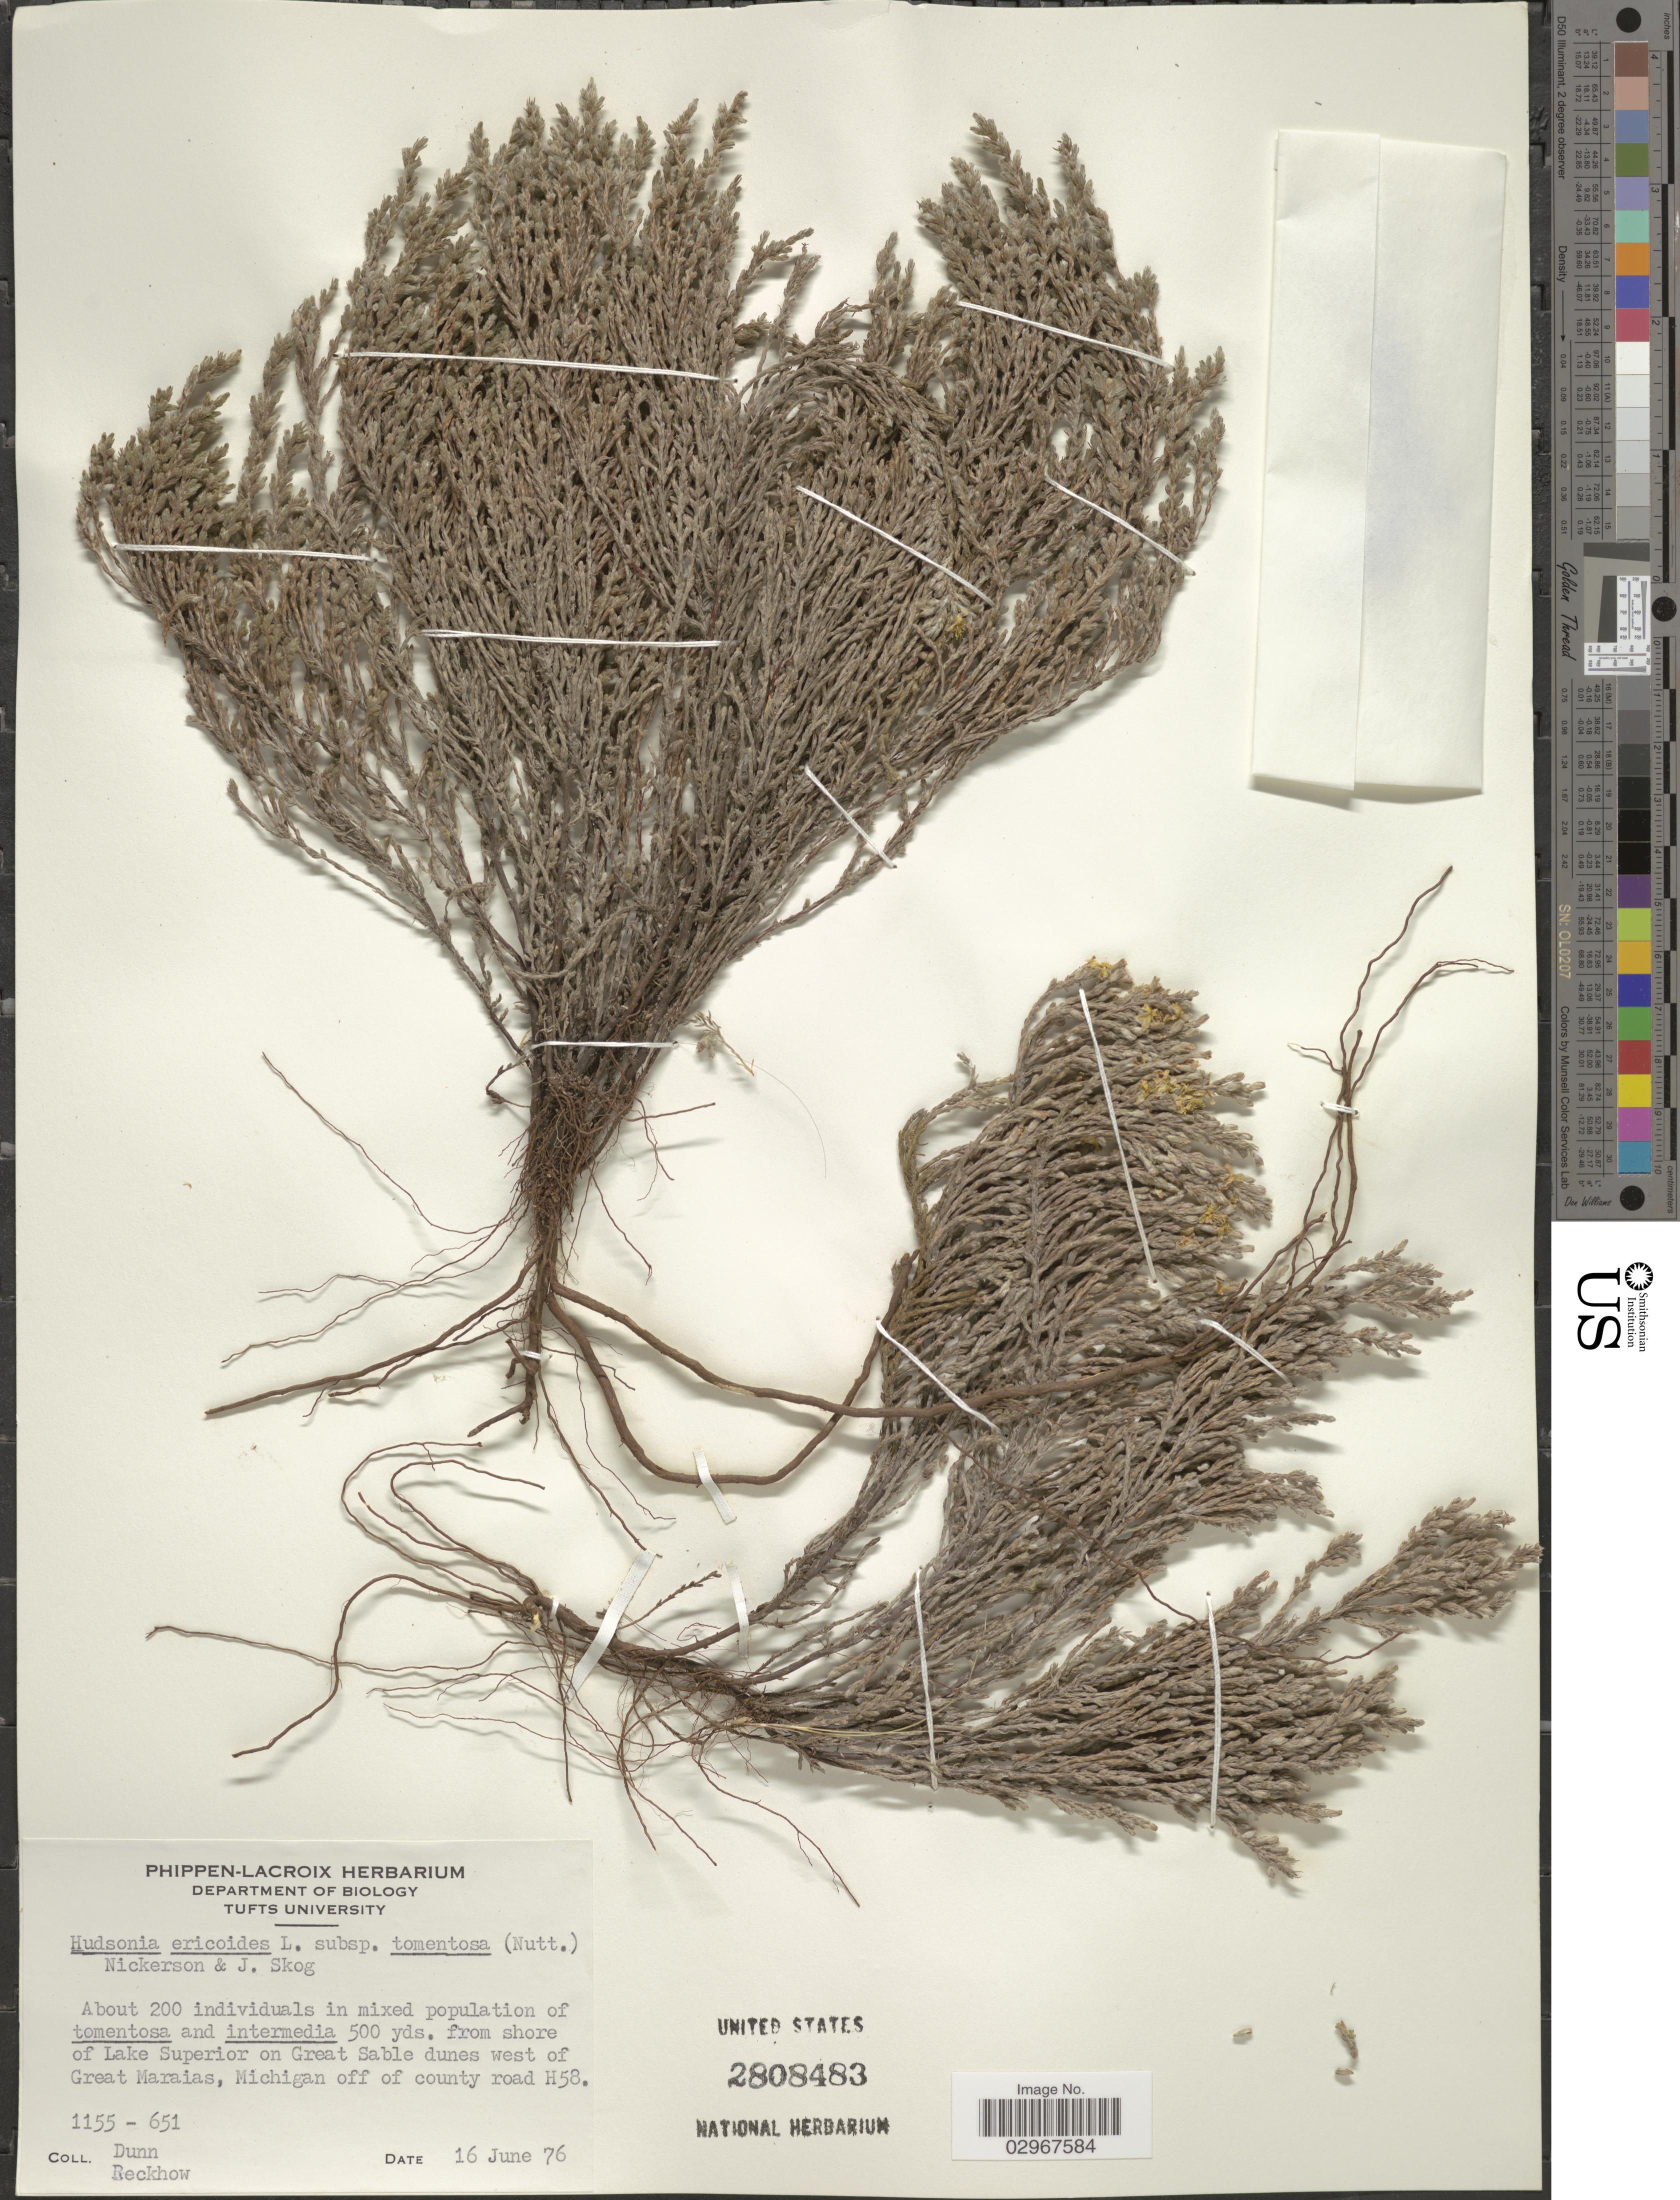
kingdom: Plantae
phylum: Tracheophyta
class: Magnoliopsida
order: Malvales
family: Cistaceae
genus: Hudsonia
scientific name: Hudsonia tomentosa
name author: Nutt.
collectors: Dunn, -- & Reckhow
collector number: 1155-651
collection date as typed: Transcribed d/m/y: 16/6/76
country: United States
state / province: Michigan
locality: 500 yds. from shore of Lake Superior on Great Sable dunes west of Great Maraias, Michigan off of county road H58.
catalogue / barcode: US 2808483